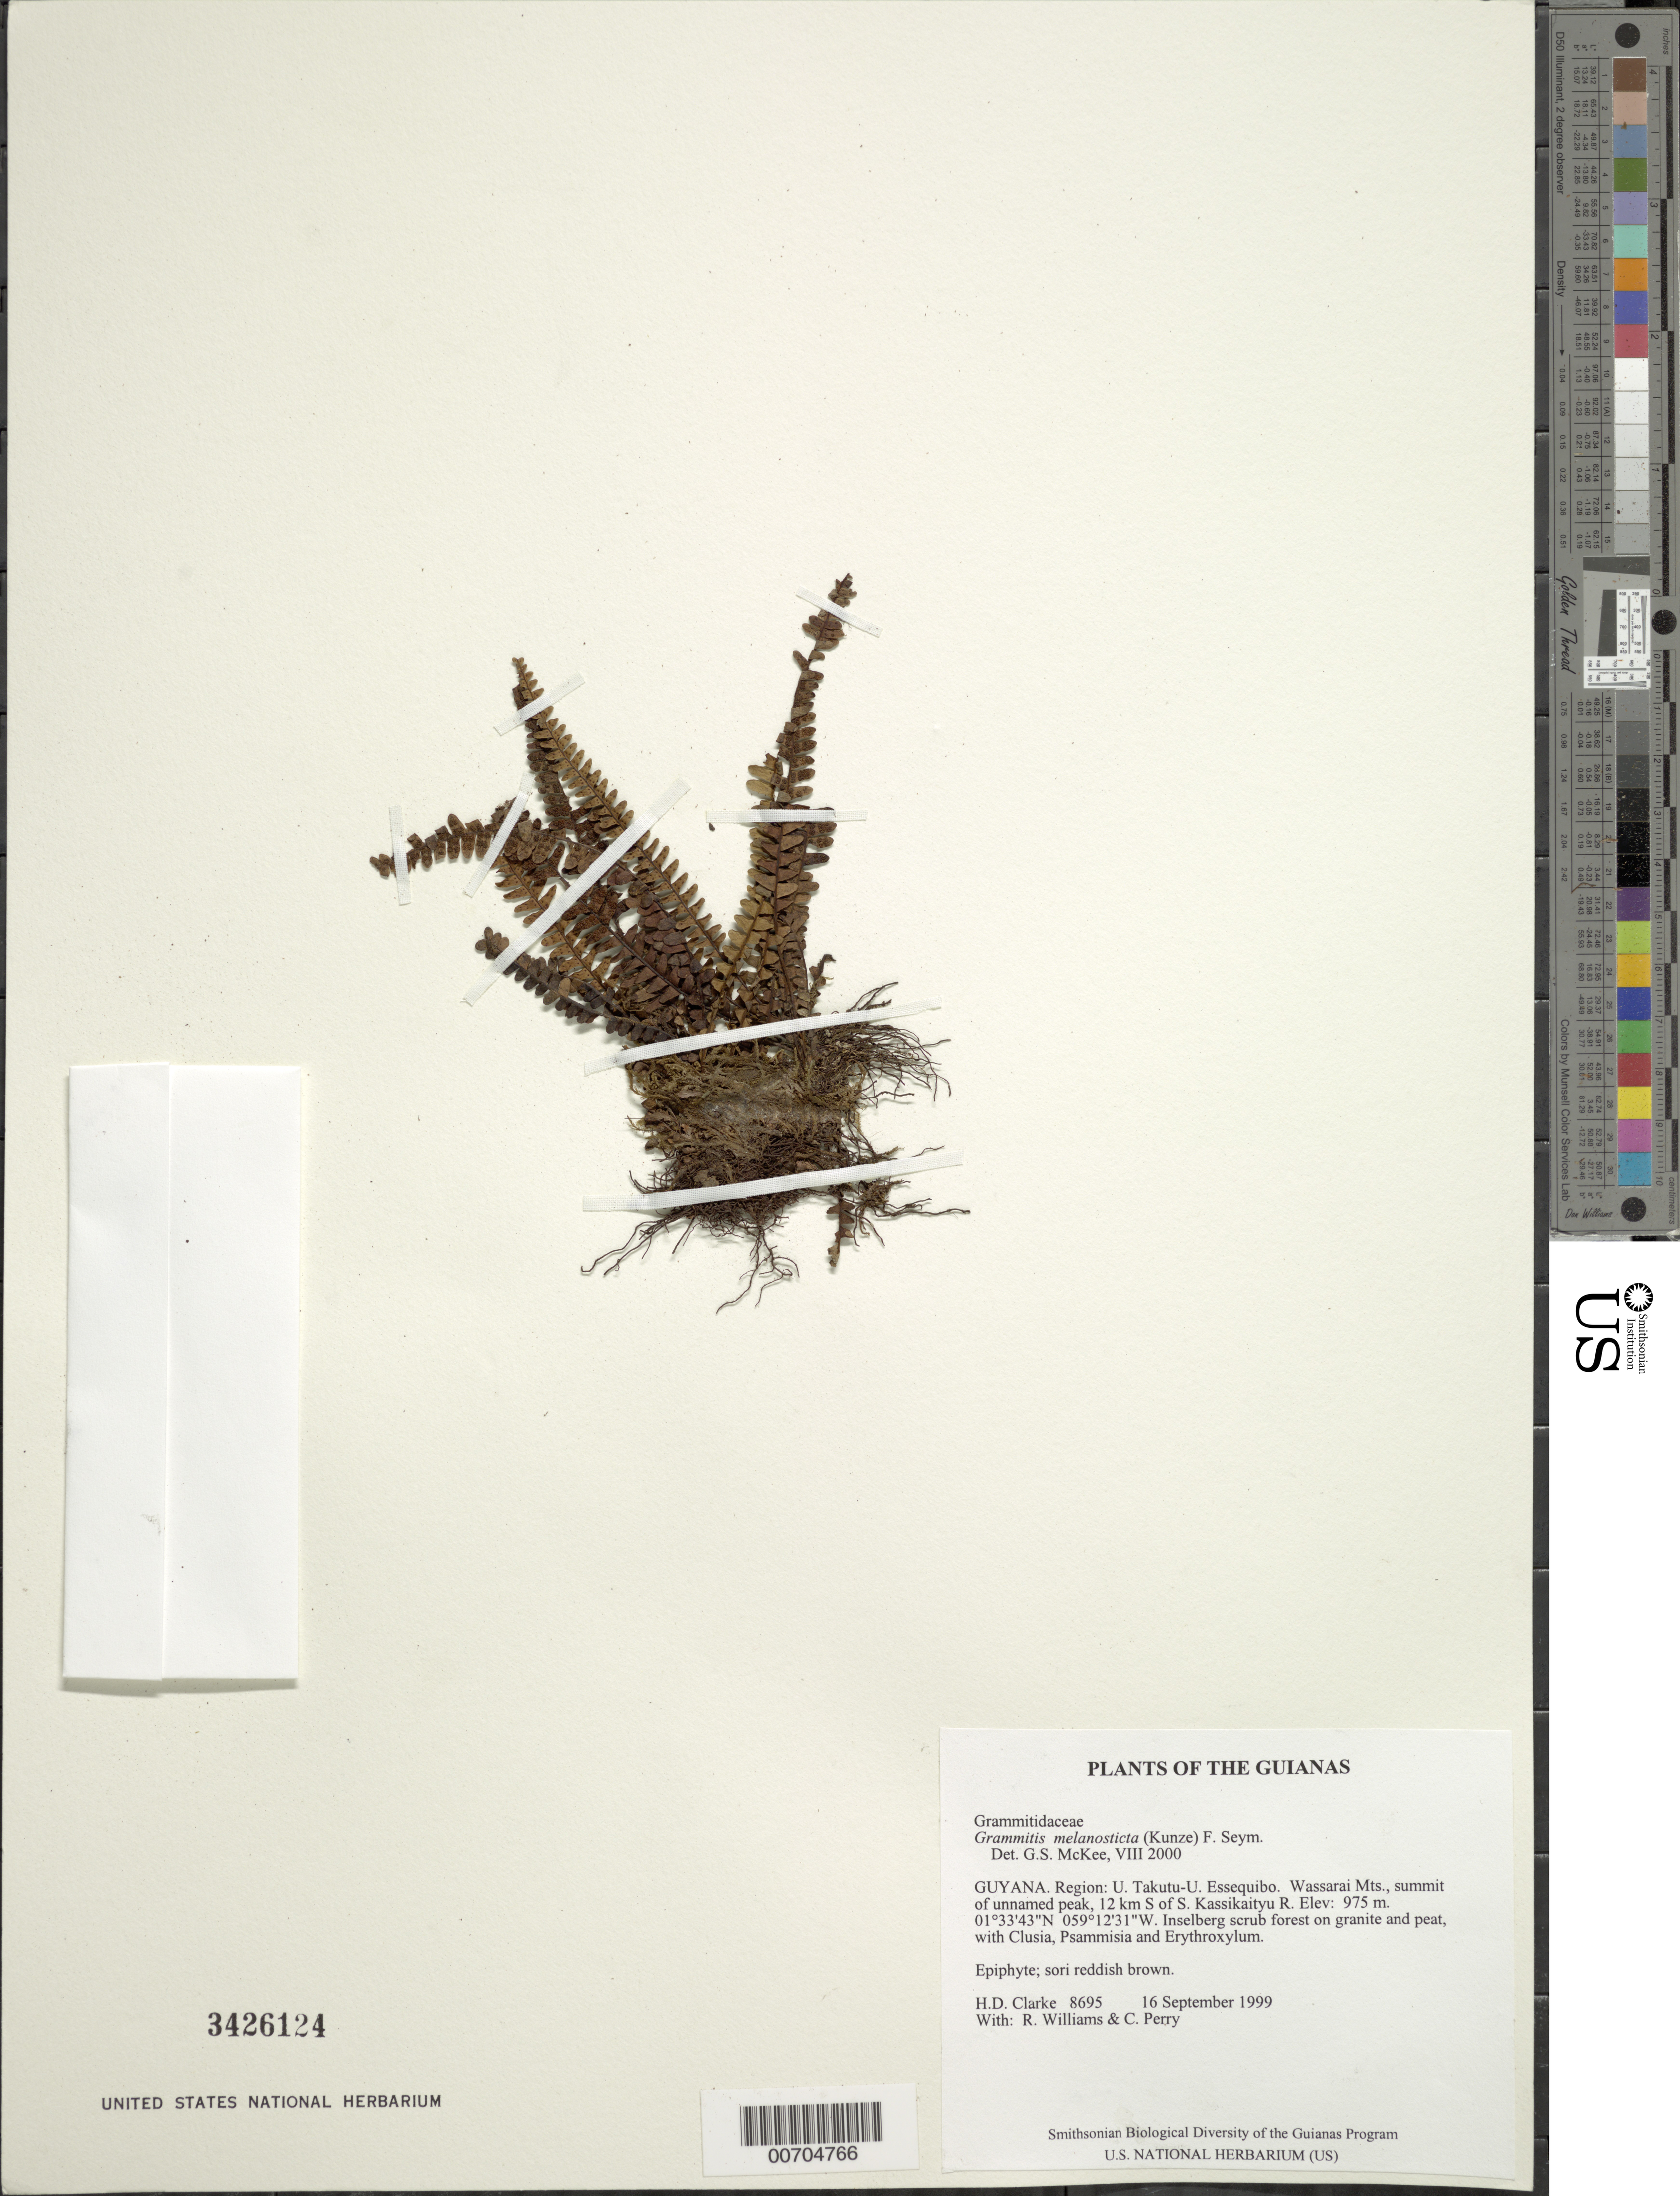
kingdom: Plantae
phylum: Tracheophyta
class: Polypodiopsida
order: Polypodiales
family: Polypodiaceae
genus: Melpomene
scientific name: Melpomene melanosticta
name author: (Kunze) A.R. Sm. & R.C. Moran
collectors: H. D. Clarke, R. Williams & C. Perry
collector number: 8695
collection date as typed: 16 September 1999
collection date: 1999-09-16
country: Guyana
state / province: U. Takutu-U. Essequibo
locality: Wassarai Mts., summit of unnamed peak, 12 km S of S. Kassikaityu R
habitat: Inselberg scrub forest on granite and peat, with Clusia, Psammisia and Erythroxylum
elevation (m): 975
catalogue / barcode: US 3426124